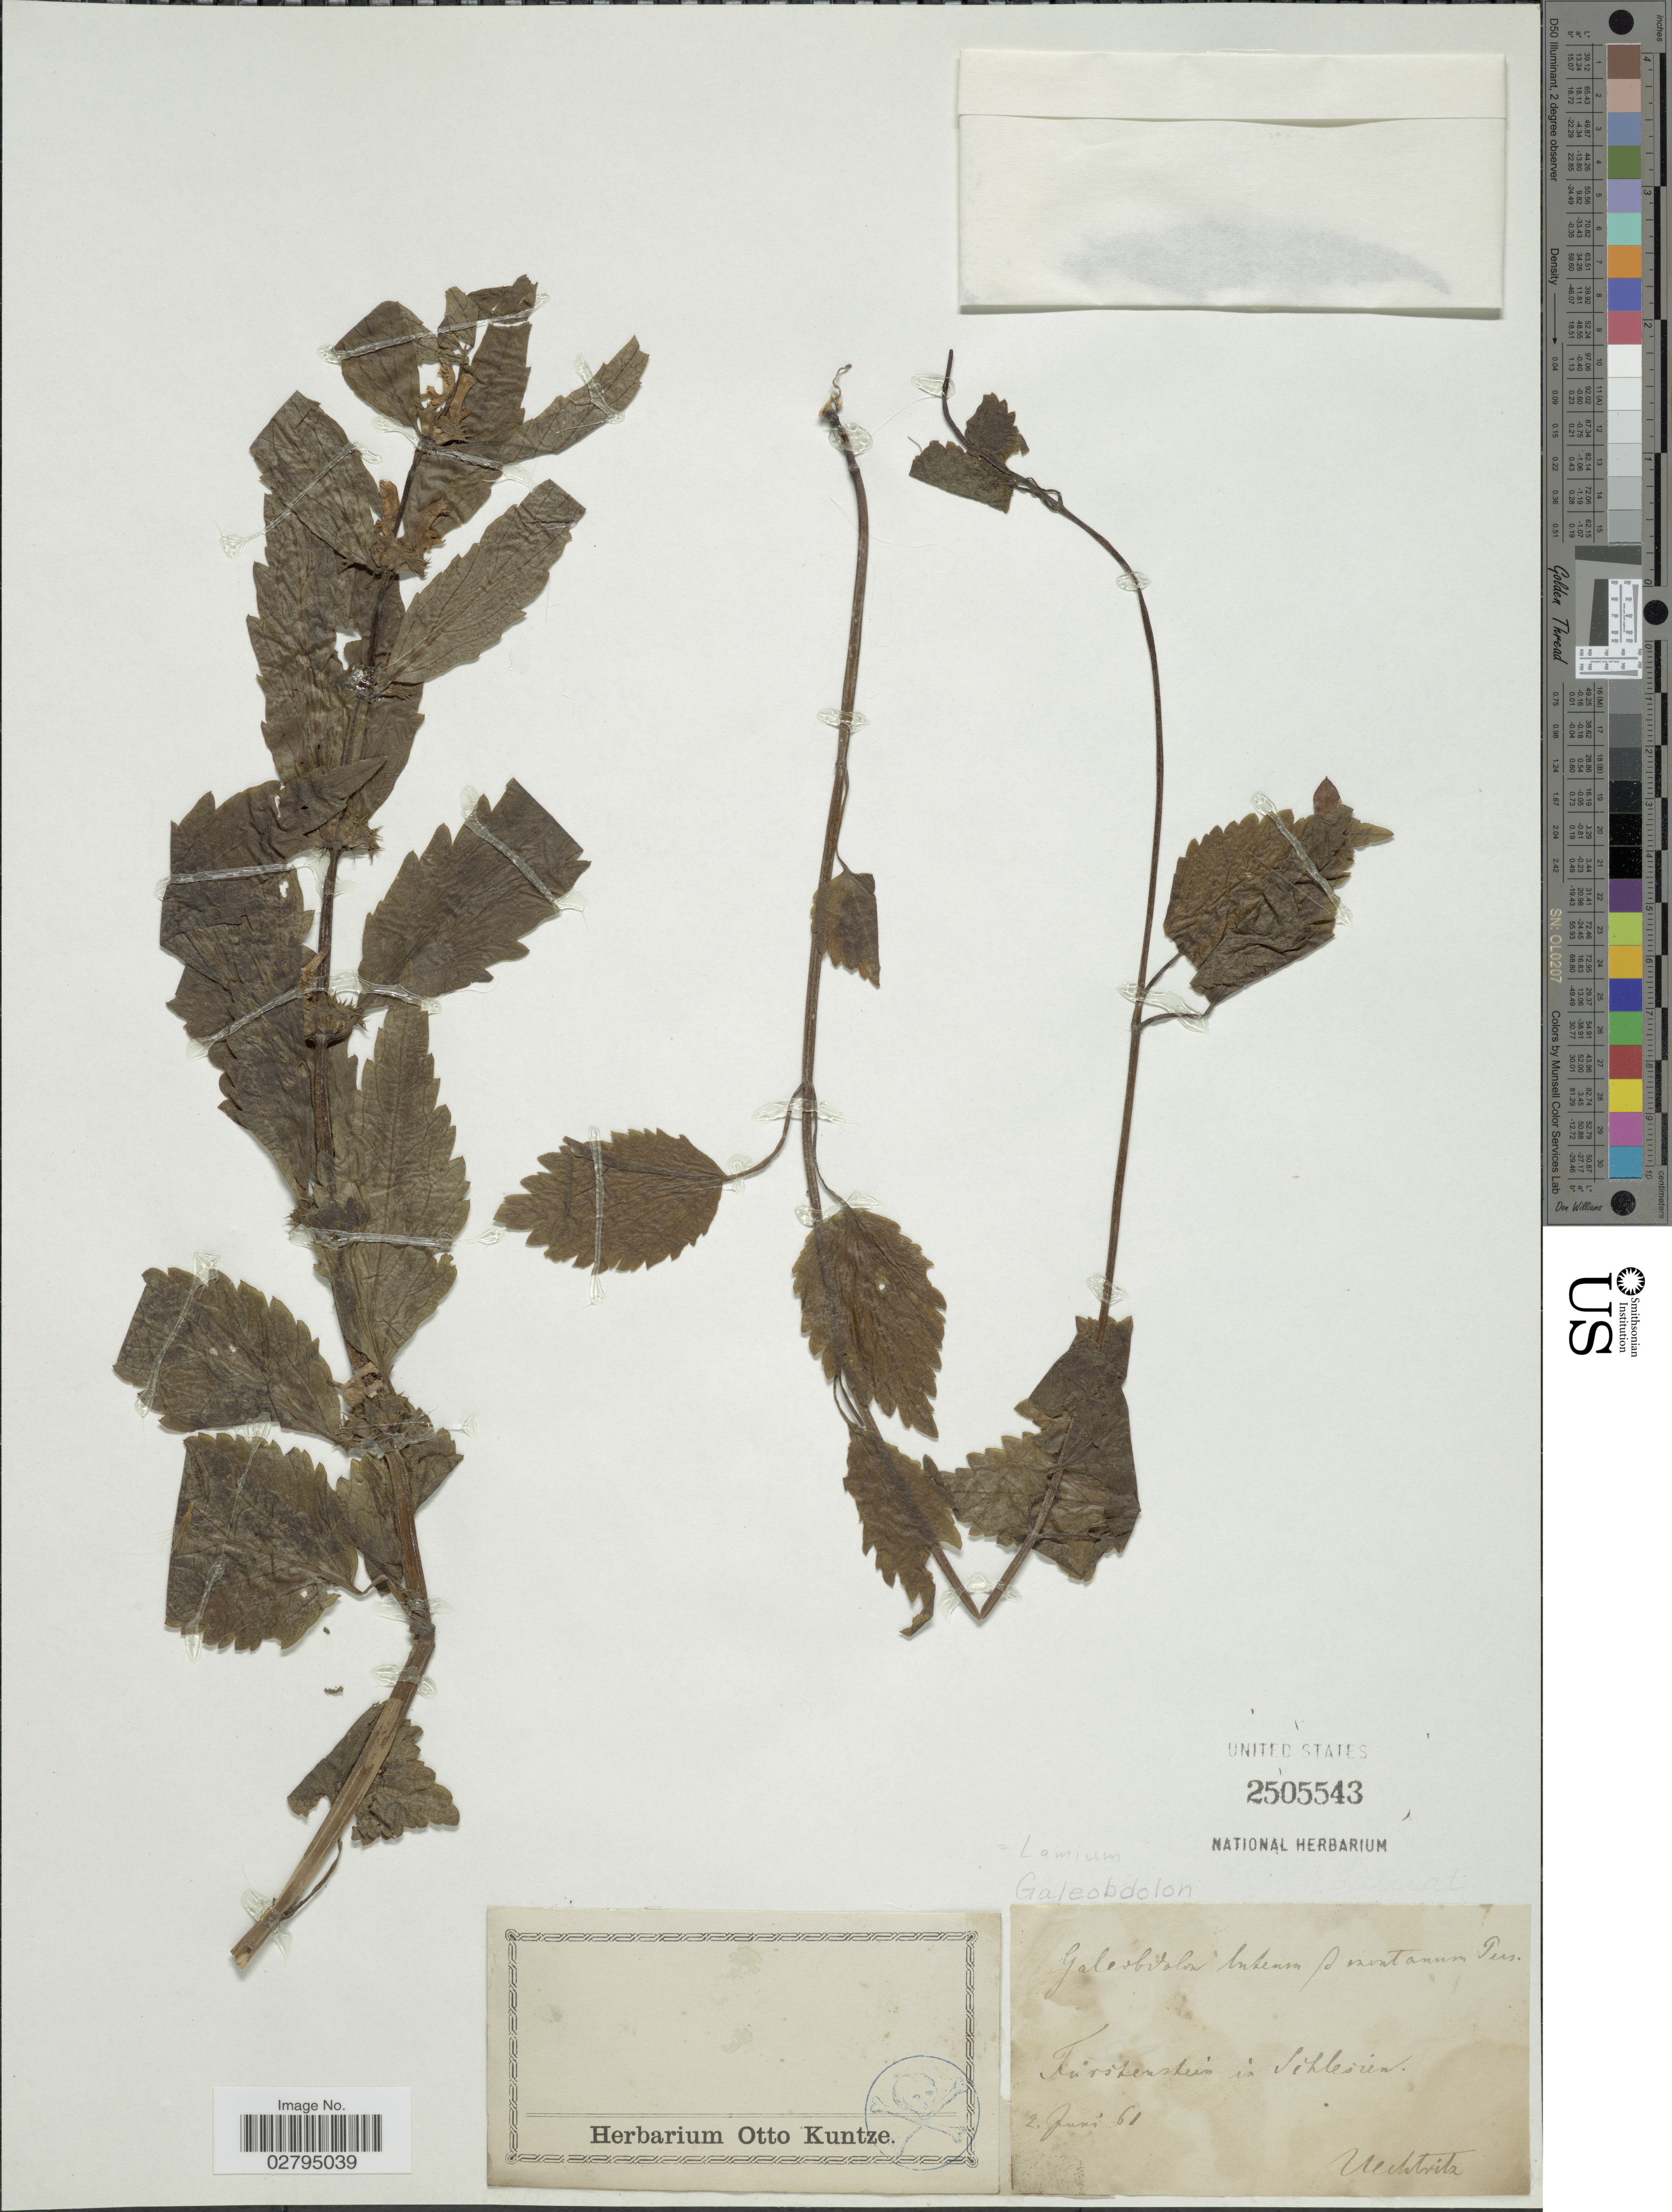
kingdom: Plantae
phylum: Tracheophyta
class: Magnoliopsida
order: Lamiales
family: Lamiaceae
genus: Lamium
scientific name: Lamium galeobdolon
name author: (L.) L.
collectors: Uechtritz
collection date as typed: Transcribed d/m/y: 2/6/61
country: Poland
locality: Fürstenstein in Schlesien.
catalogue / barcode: US 2505543